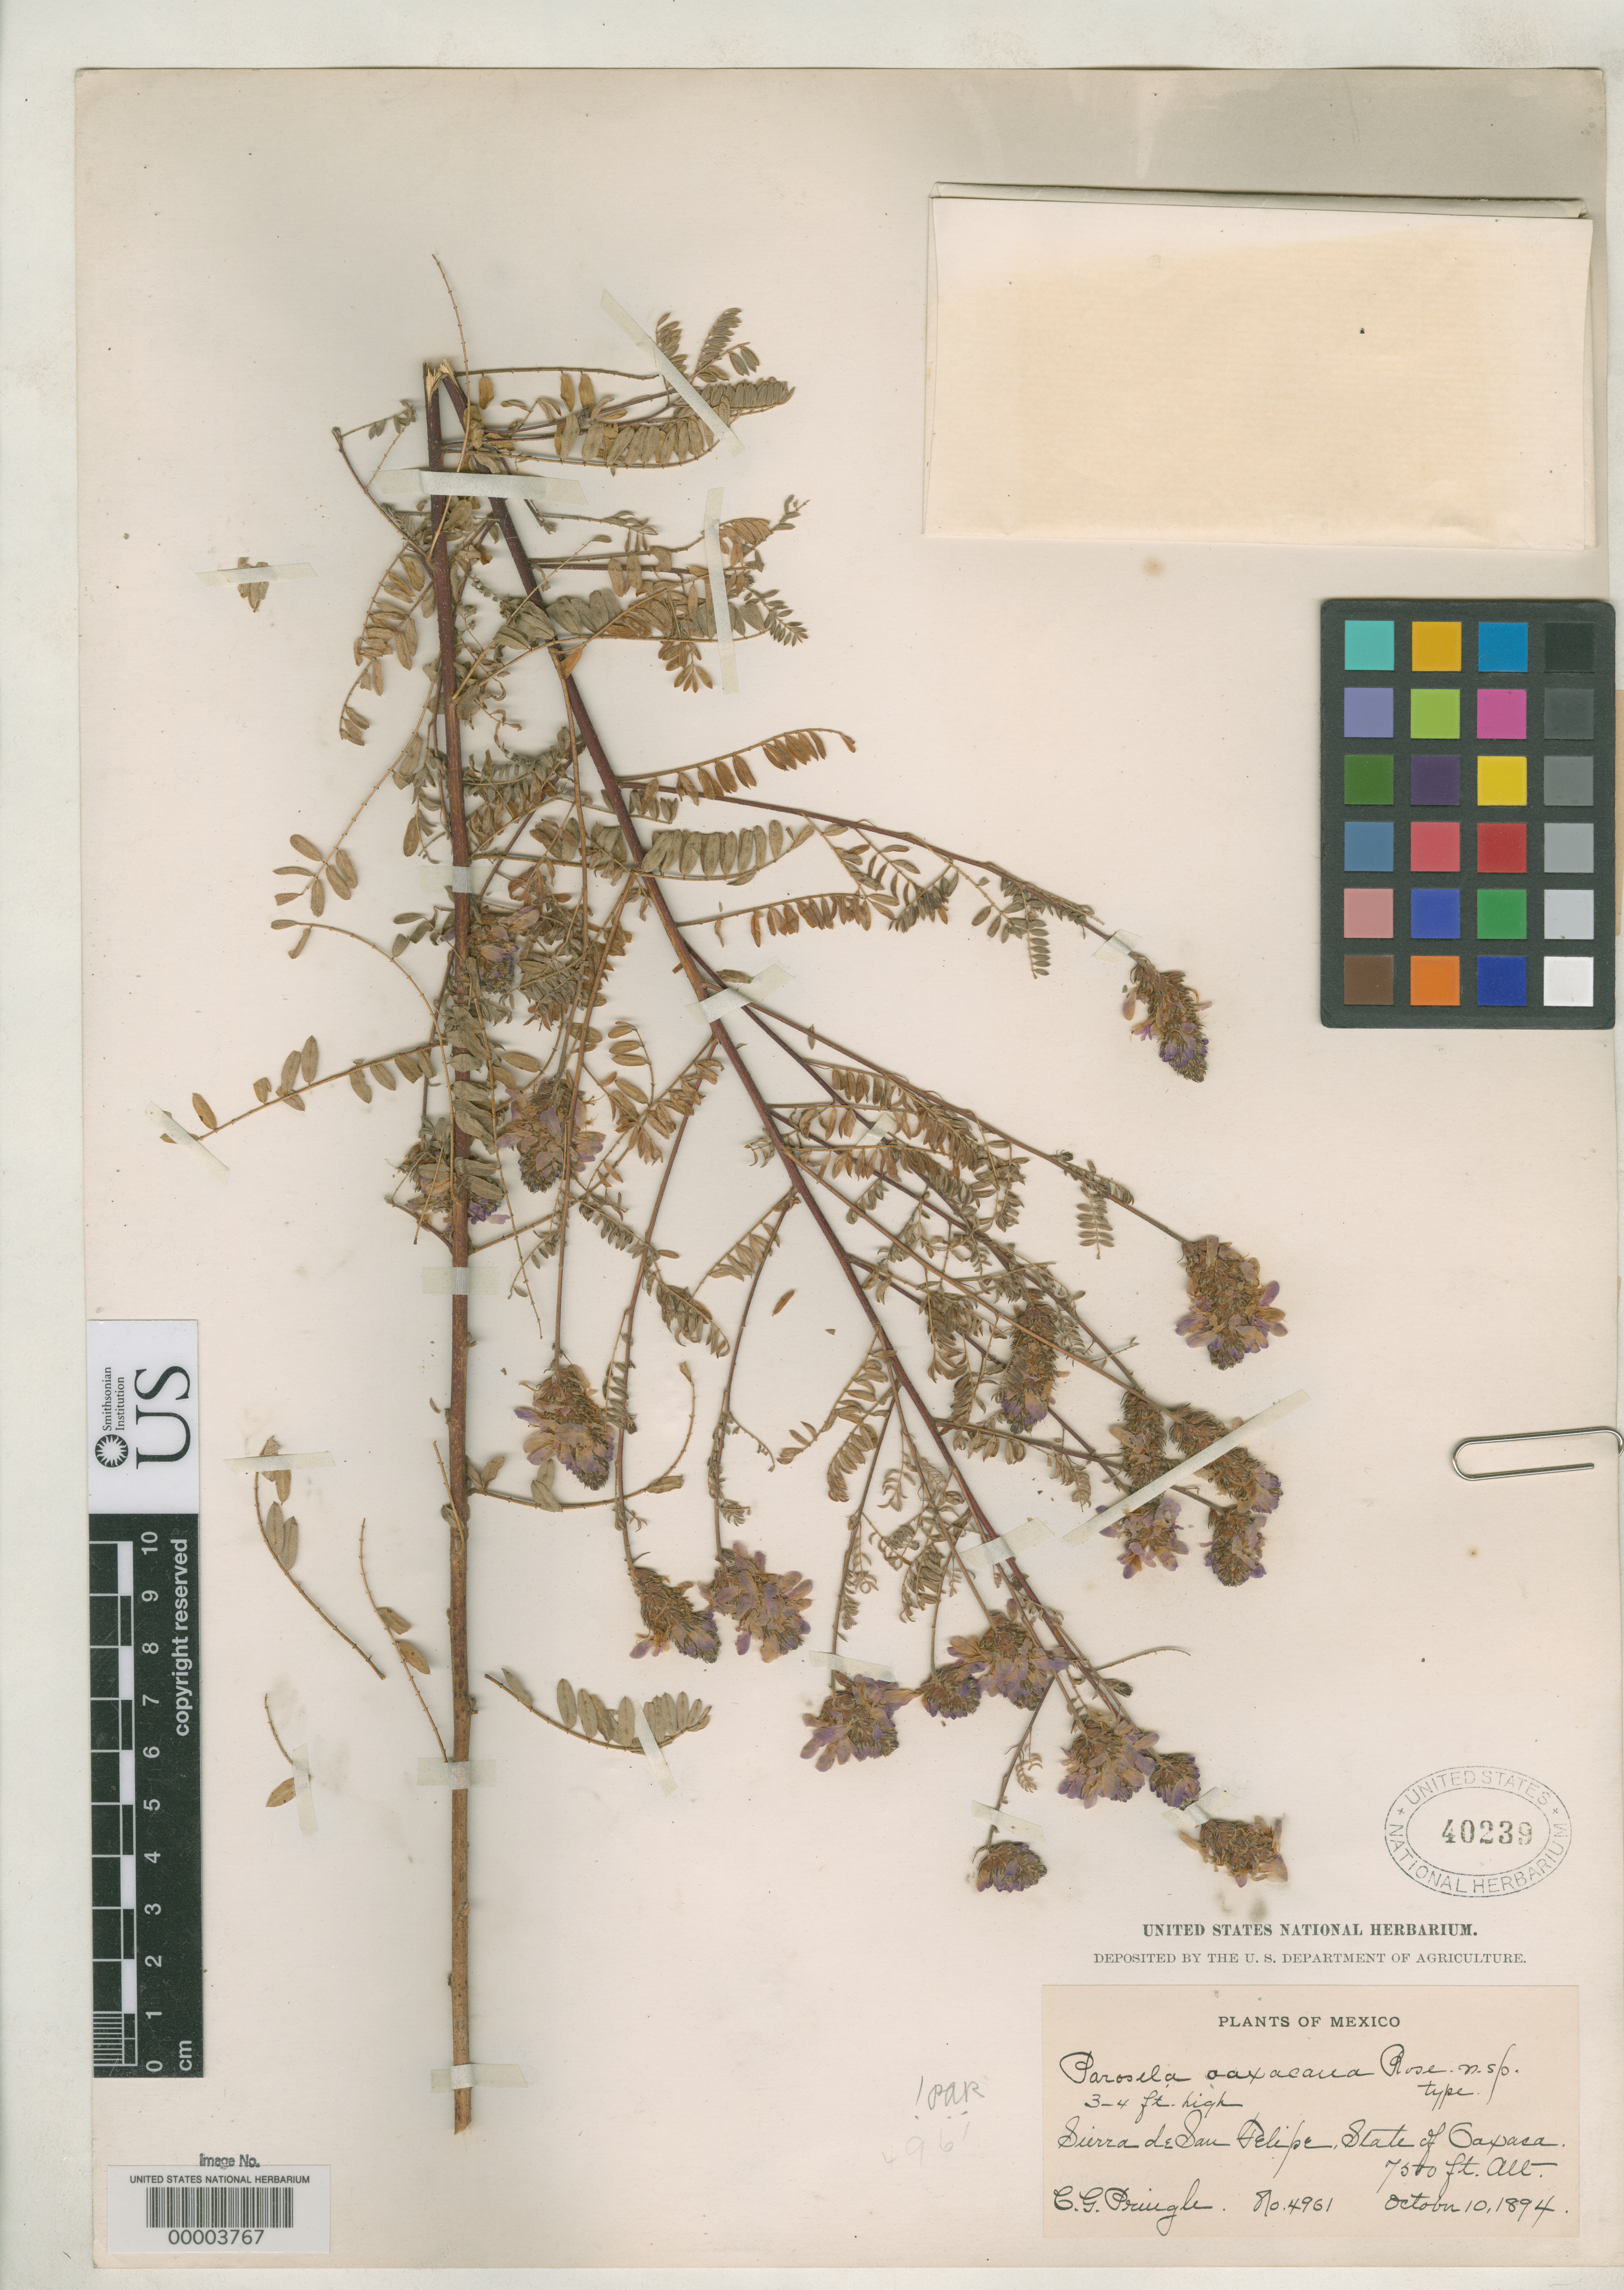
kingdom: Plantae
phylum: Tracheophyta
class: Magnoliopsida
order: Fabales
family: Fabaceae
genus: Parosela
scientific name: Parosela oaxacana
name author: Rose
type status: Isotype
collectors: C. G. Pringle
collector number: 4961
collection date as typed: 10 Oct 1894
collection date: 1894-10-10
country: Mexico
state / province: Oaxaca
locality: Sierra de San Felipe.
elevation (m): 2250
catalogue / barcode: US 40239